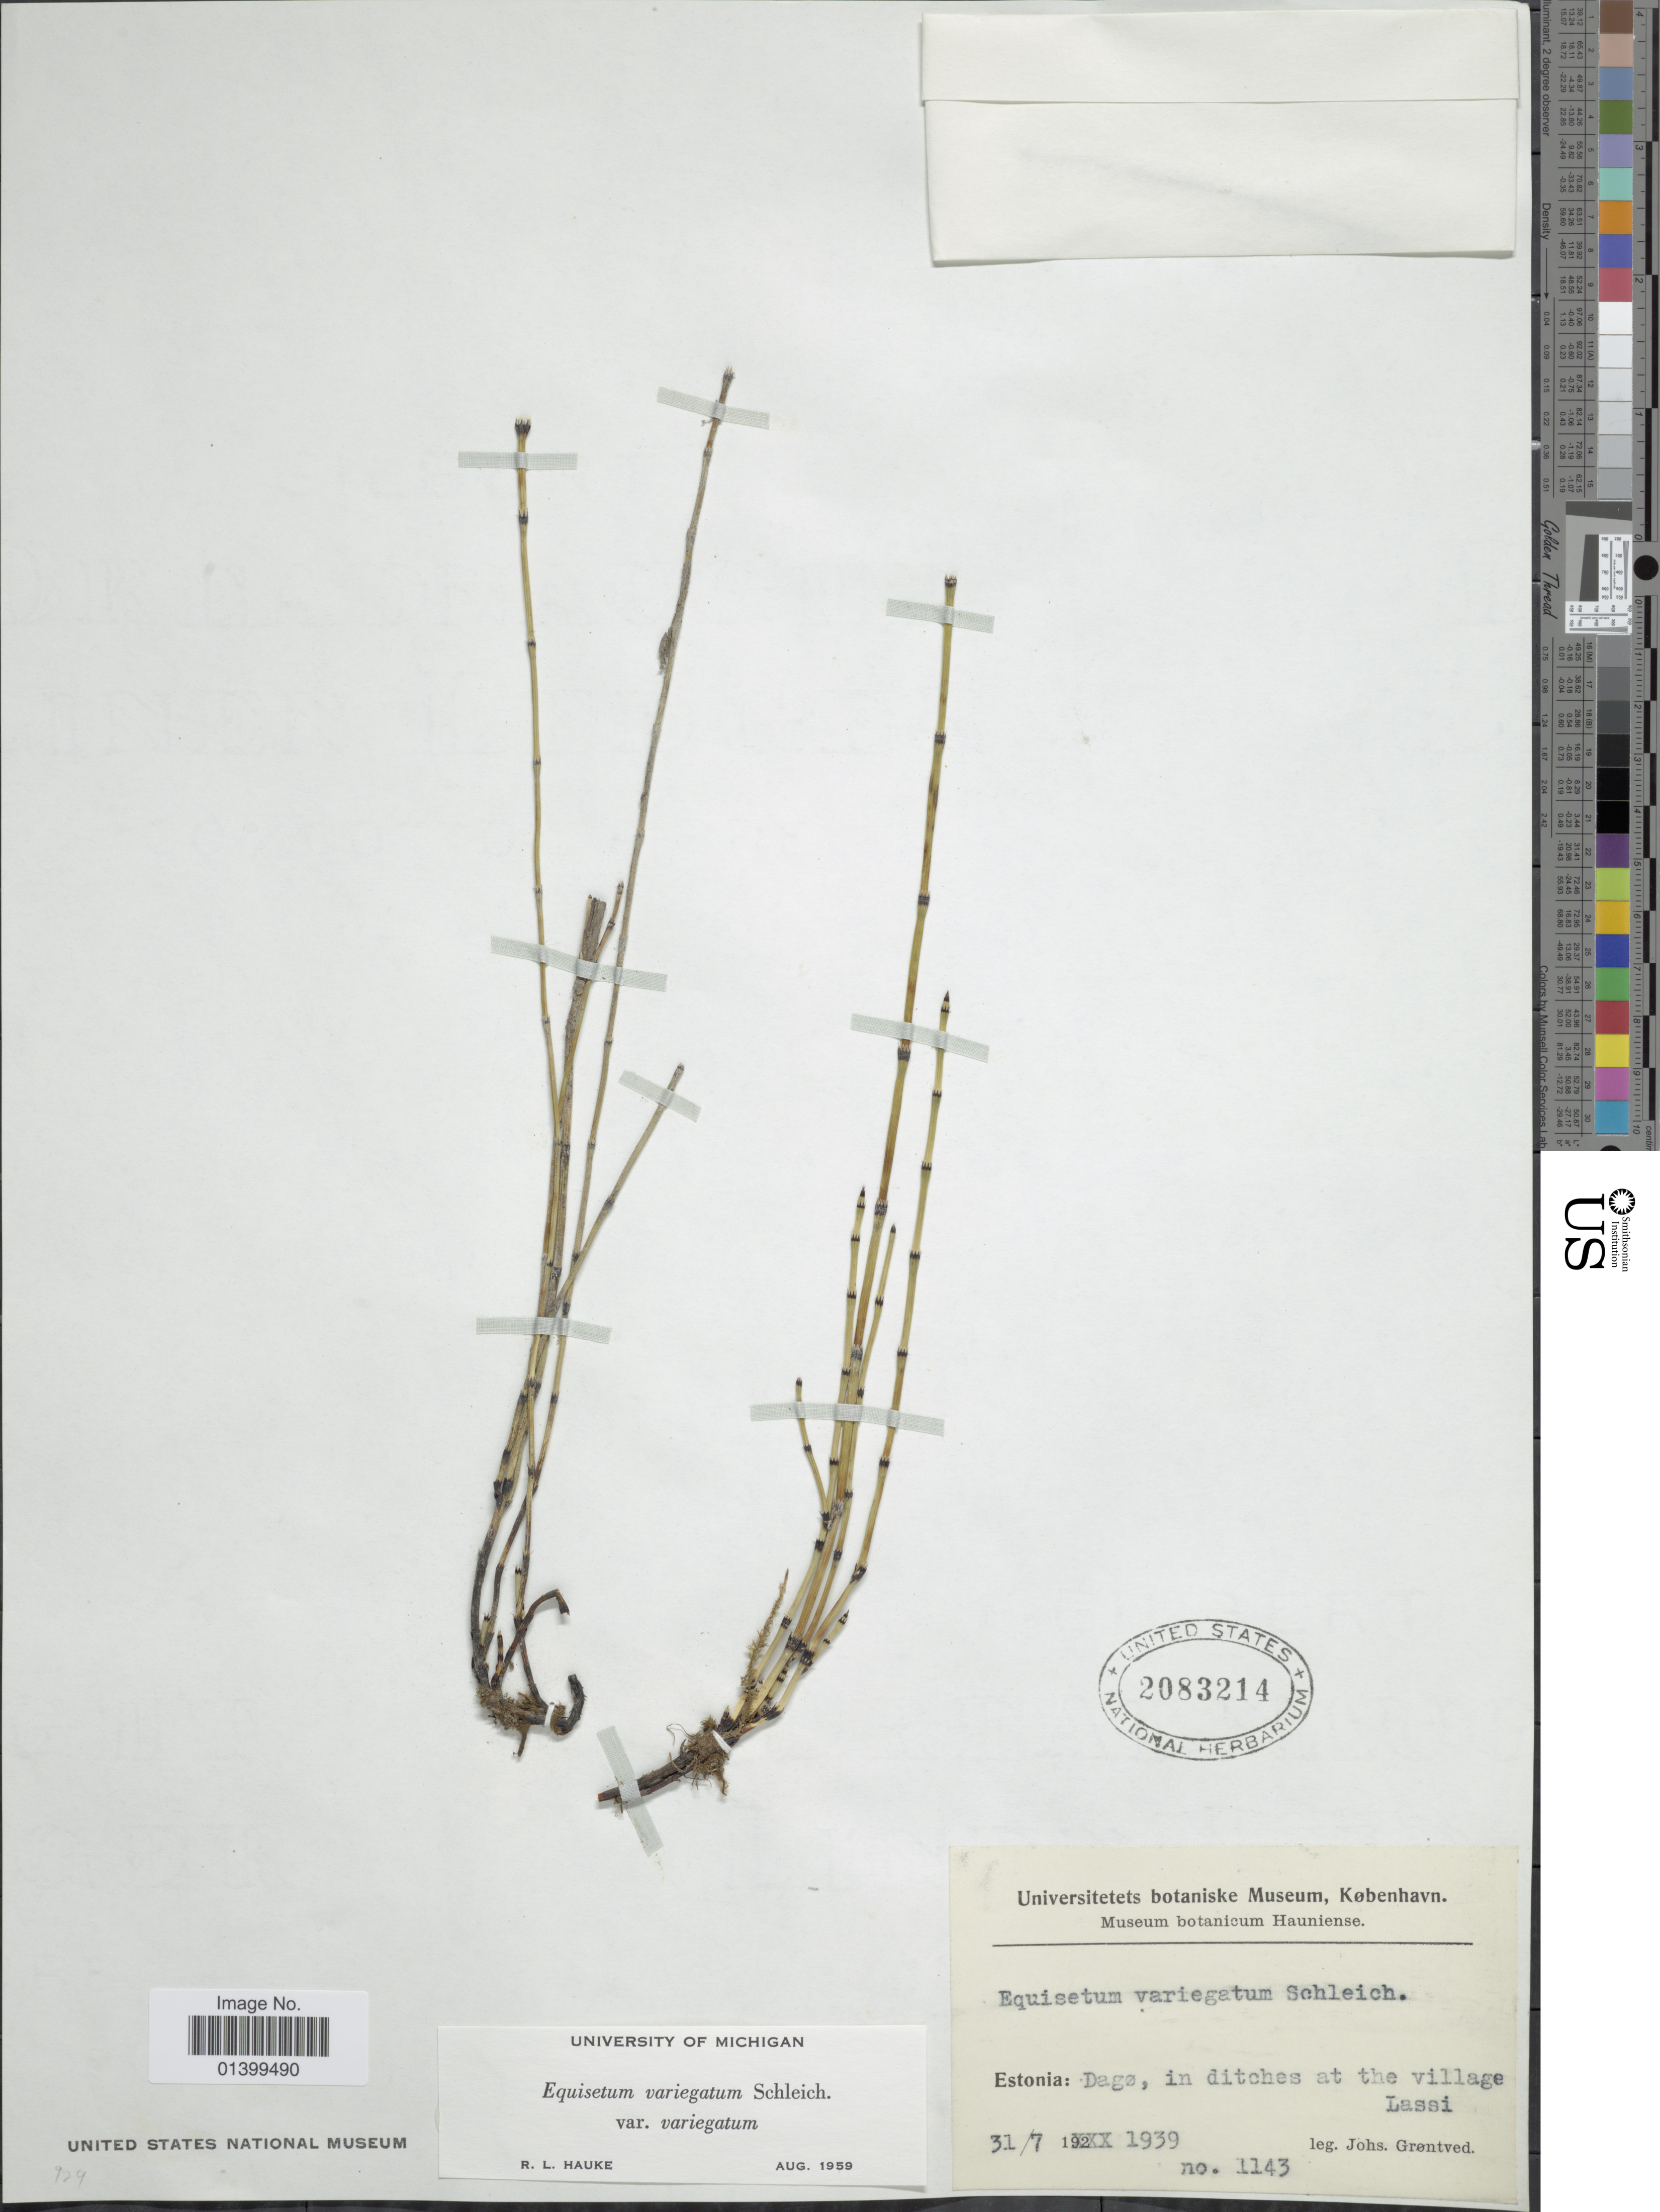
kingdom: Plantae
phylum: Tracheophyta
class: Polypodiopsida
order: Equisetales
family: Equisetaceae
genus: Equisetum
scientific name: Equisetum variegatum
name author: Schleich. ex F. Weber & D. Mohr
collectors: J. Grøntved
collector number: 1143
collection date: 1939-07-31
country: Estonia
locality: Estonia: Dagø, in ditches at the village Lassi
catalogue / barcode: US 2083214